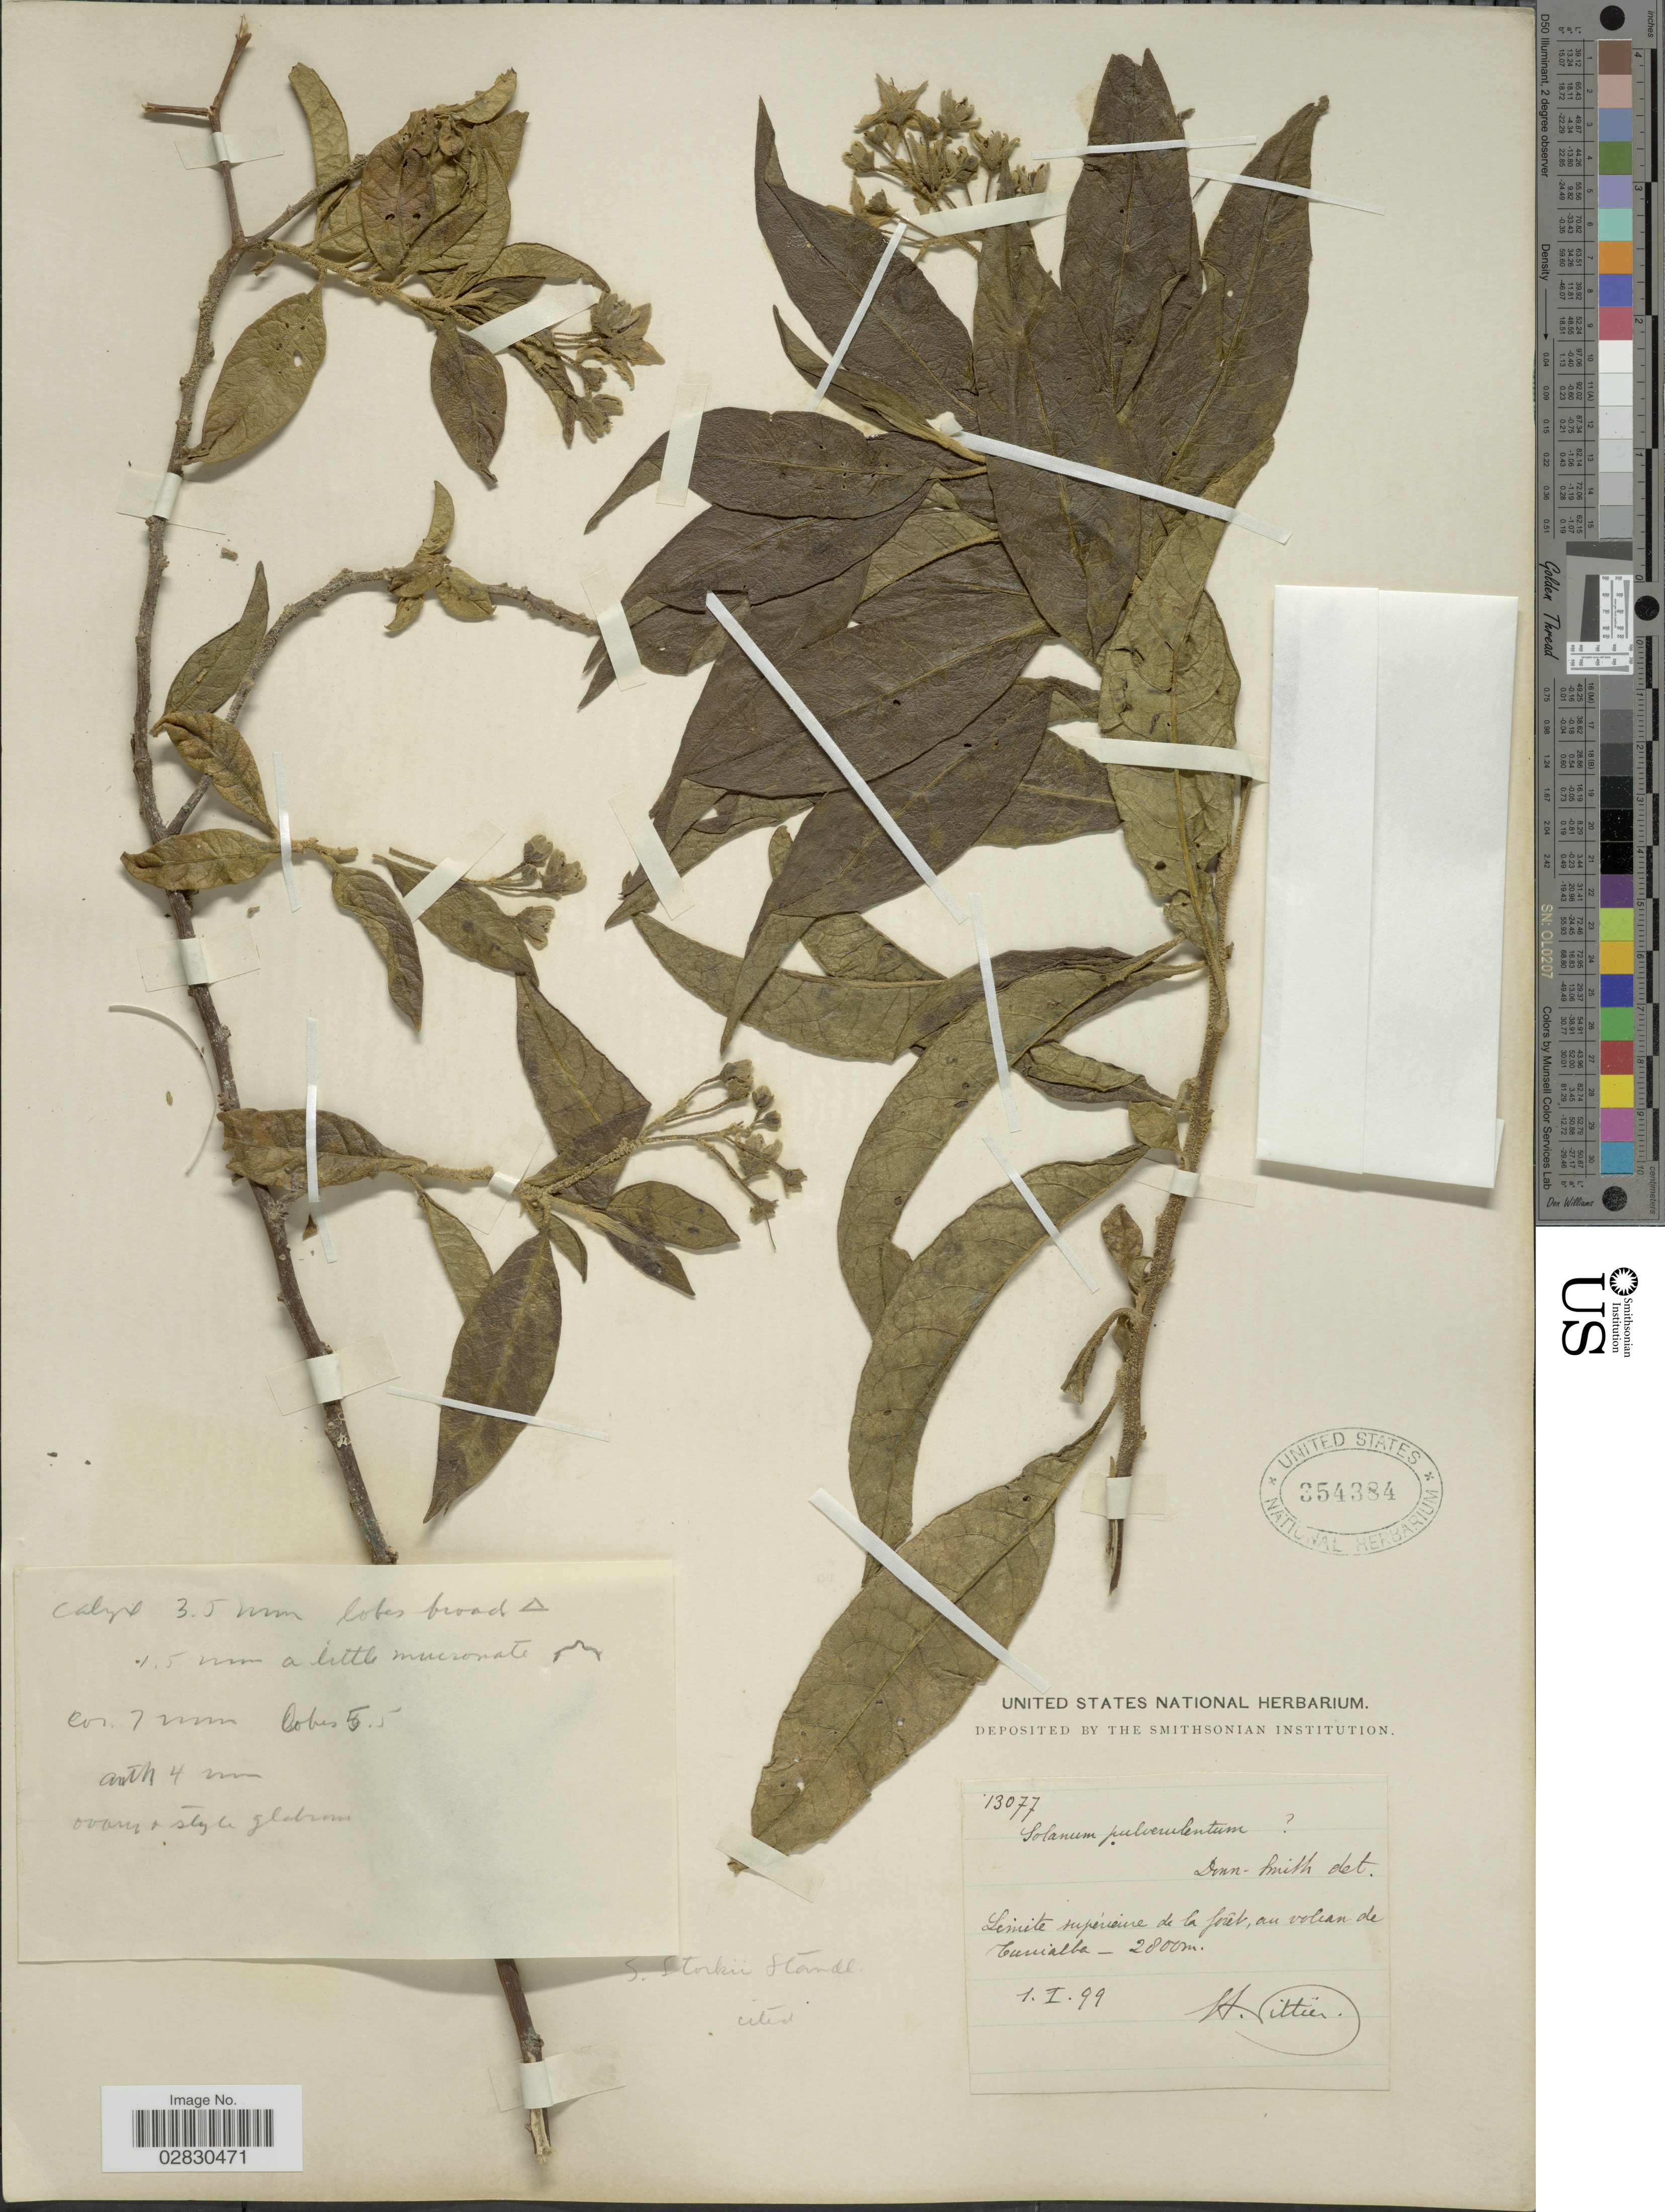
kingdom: Plantae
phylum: Tracheophyta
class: Magnoliopsida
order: Solanales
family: Solanaceae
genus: Solanum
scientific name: Solanum pulverulentum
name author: Pers.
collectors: H. F. Pittier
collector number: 13077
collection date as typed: Transcribed d/m/y: 1/1/99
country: Costa Rica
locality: Limite superieure de la forêt, au volcan de Turrialba.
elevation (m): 2800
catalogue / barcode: US 354384